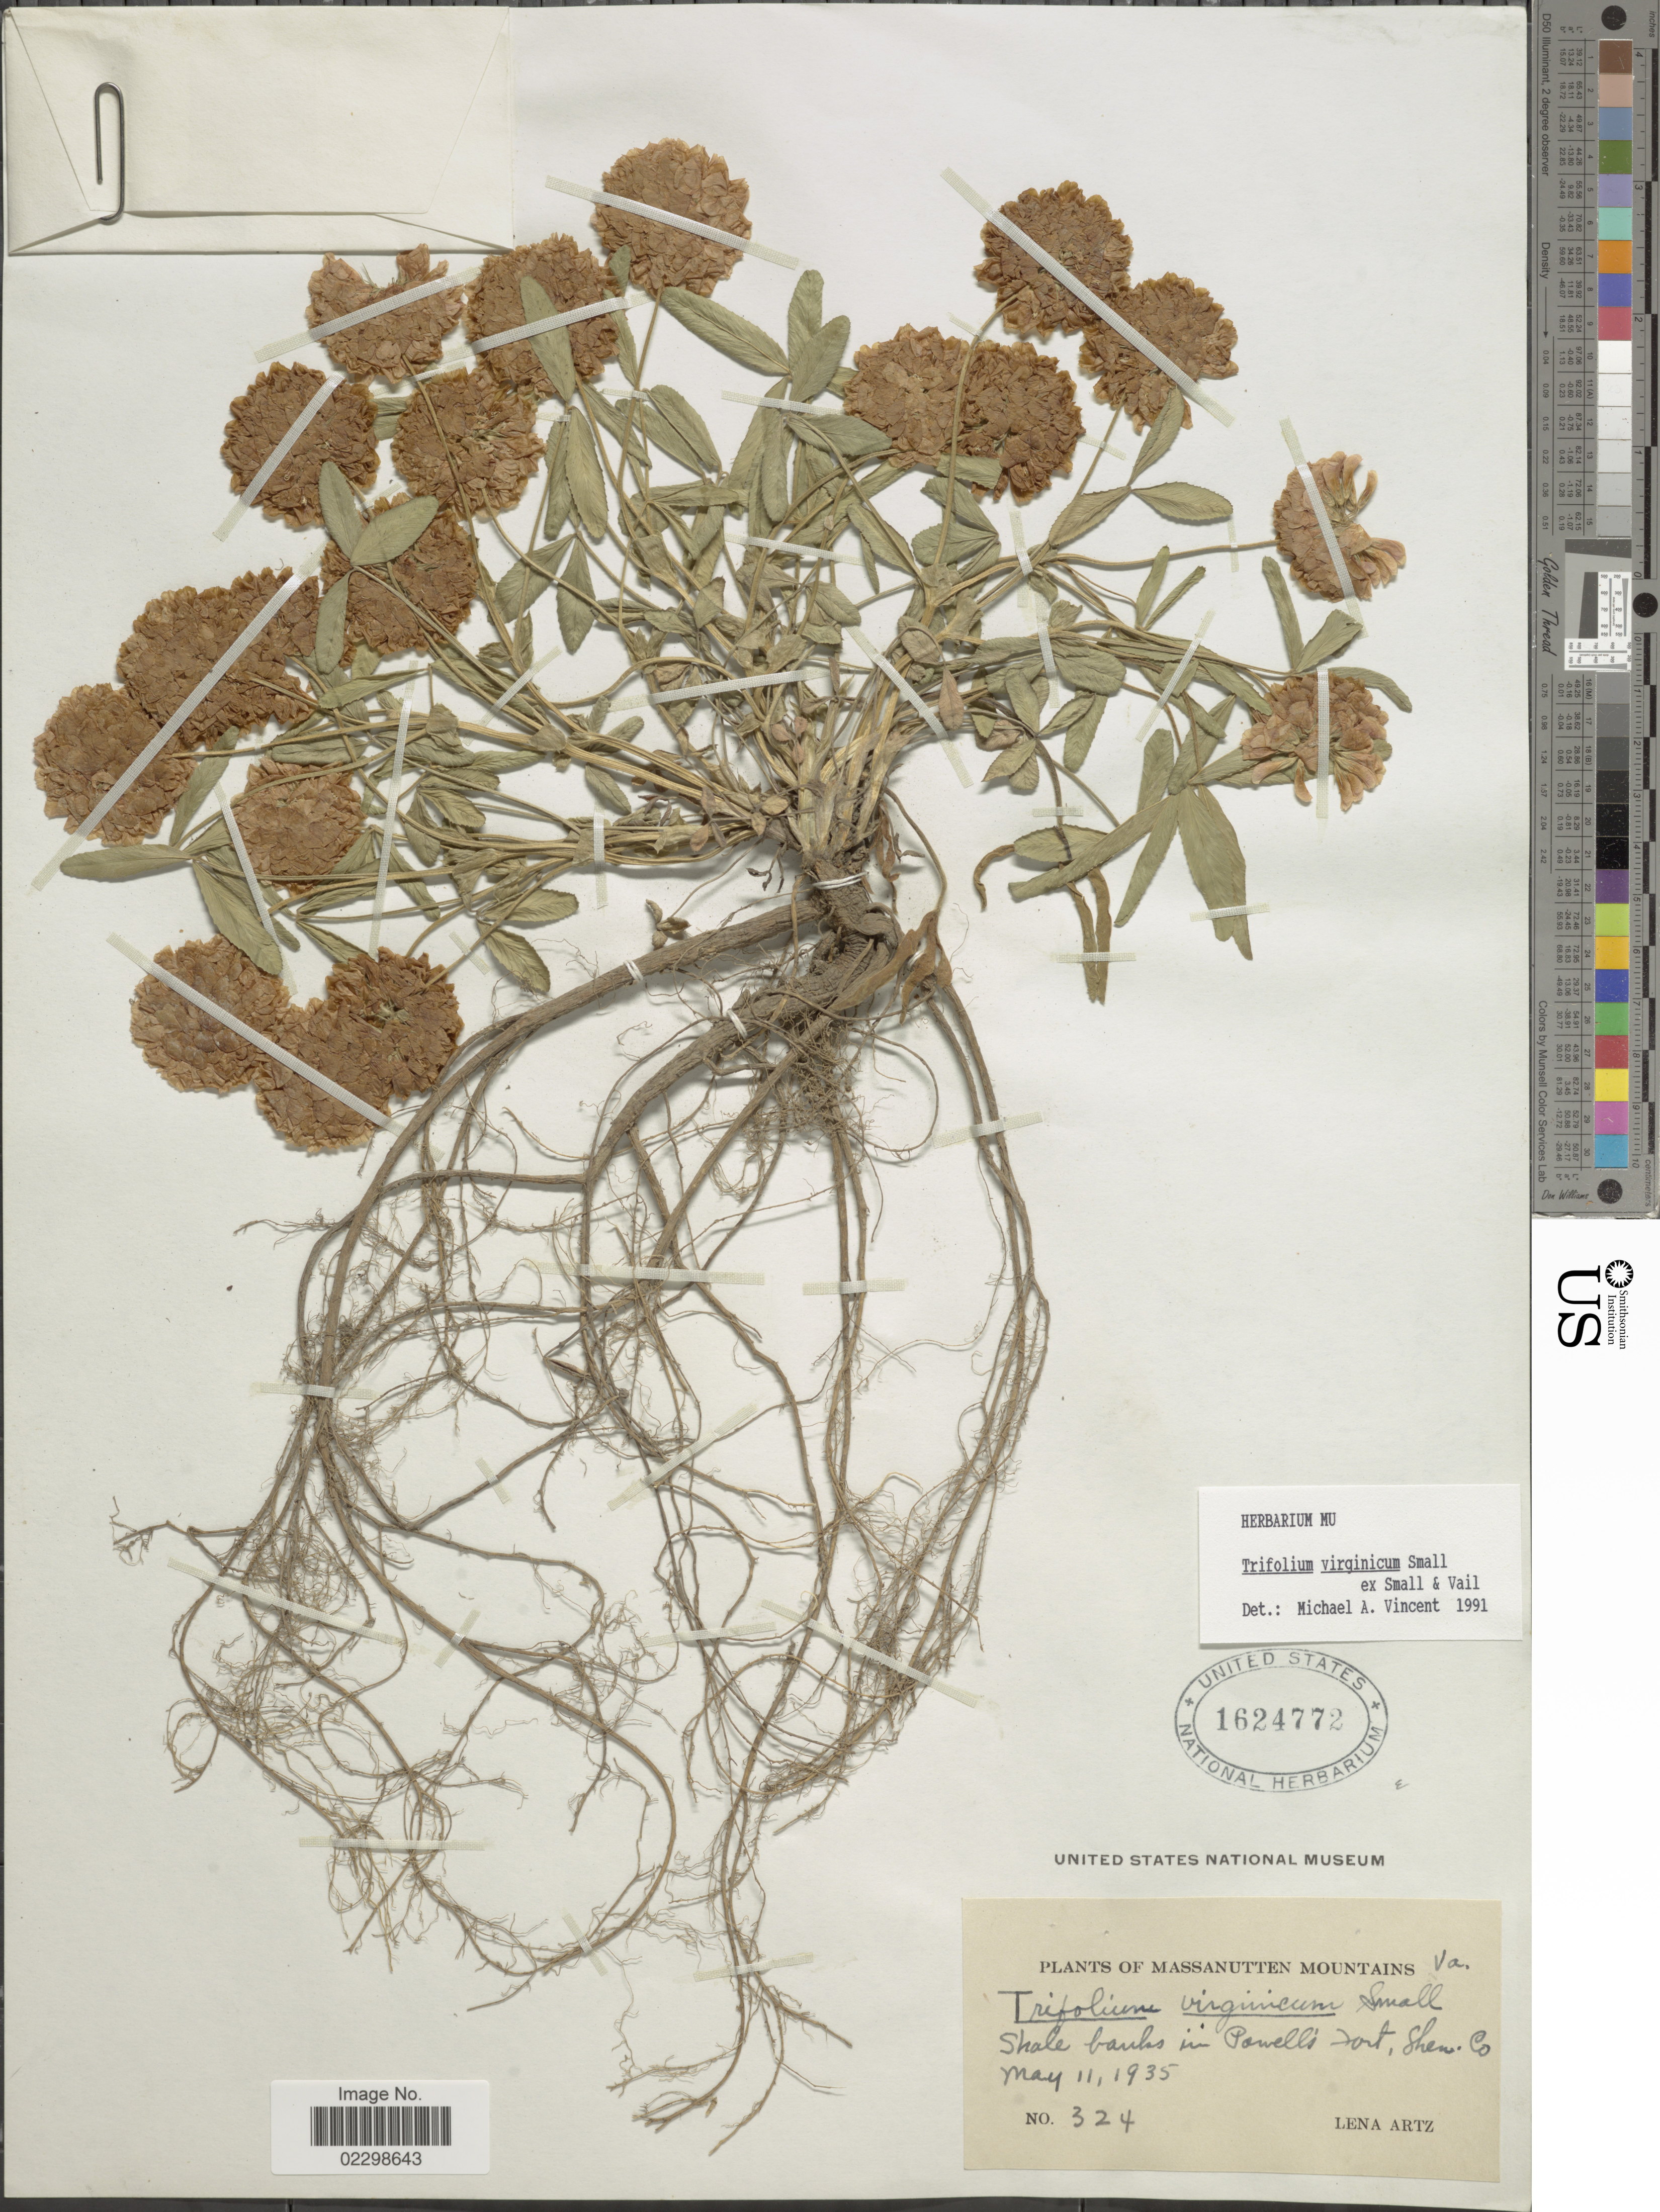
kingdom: Plantae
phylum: Tracheophyta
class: Magnoliopsida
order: Fabales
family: Fabaceae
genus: Trifolium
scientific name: Trifolium virginicum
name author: Small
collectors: L. Artz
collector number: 324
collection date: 1935-05-11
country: United States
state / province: Virginia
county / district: Shenandoah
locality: Massanutten Mountains, Powell's Fort, Shen. Co.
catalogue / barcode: US 1624772